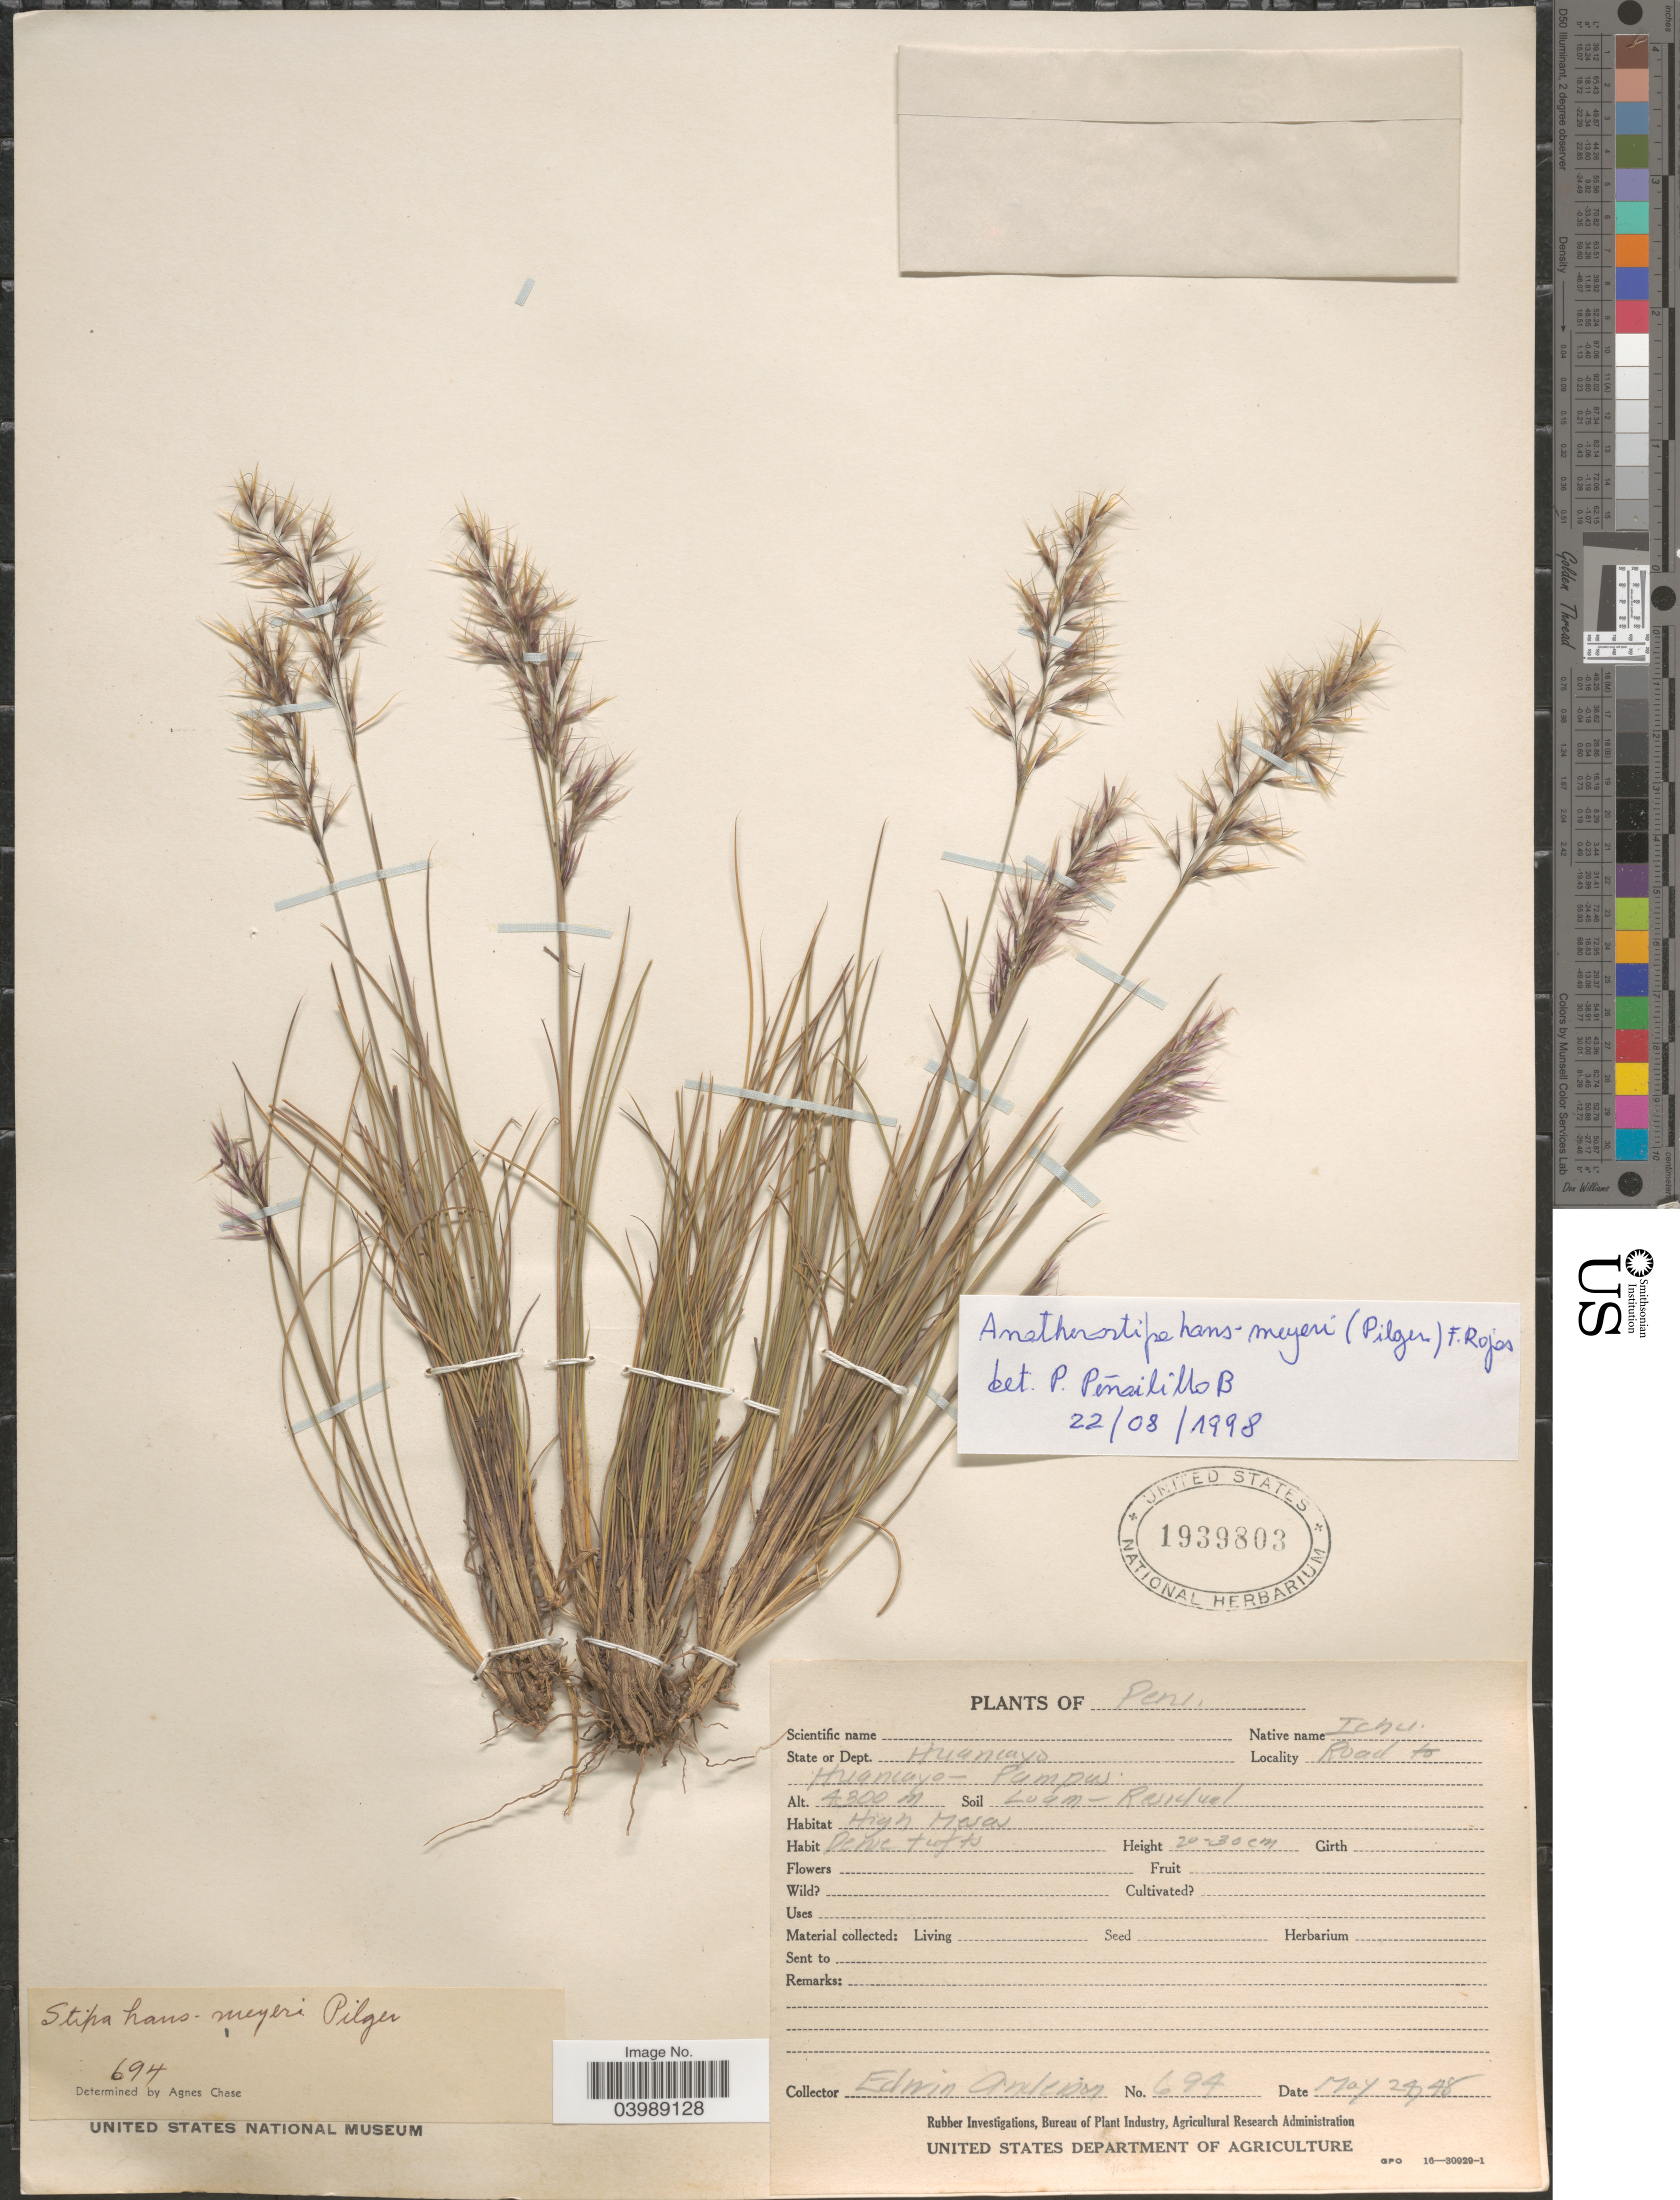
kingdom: Plantae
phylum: Tracheophyta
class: Liliopsida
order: Poales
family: Poaceae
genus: Anatherostipa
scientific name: Anatherostipa hans-meyeri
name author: (Pilg.) Peñailillo B.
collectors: E. Anderson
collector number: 694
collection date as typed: Transcribed d/m/y: 24/5/48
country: Peru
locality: State or Dept. Huancayo. Road to Huancayo - Pampas.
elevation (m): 4300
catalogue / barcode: US 1939803